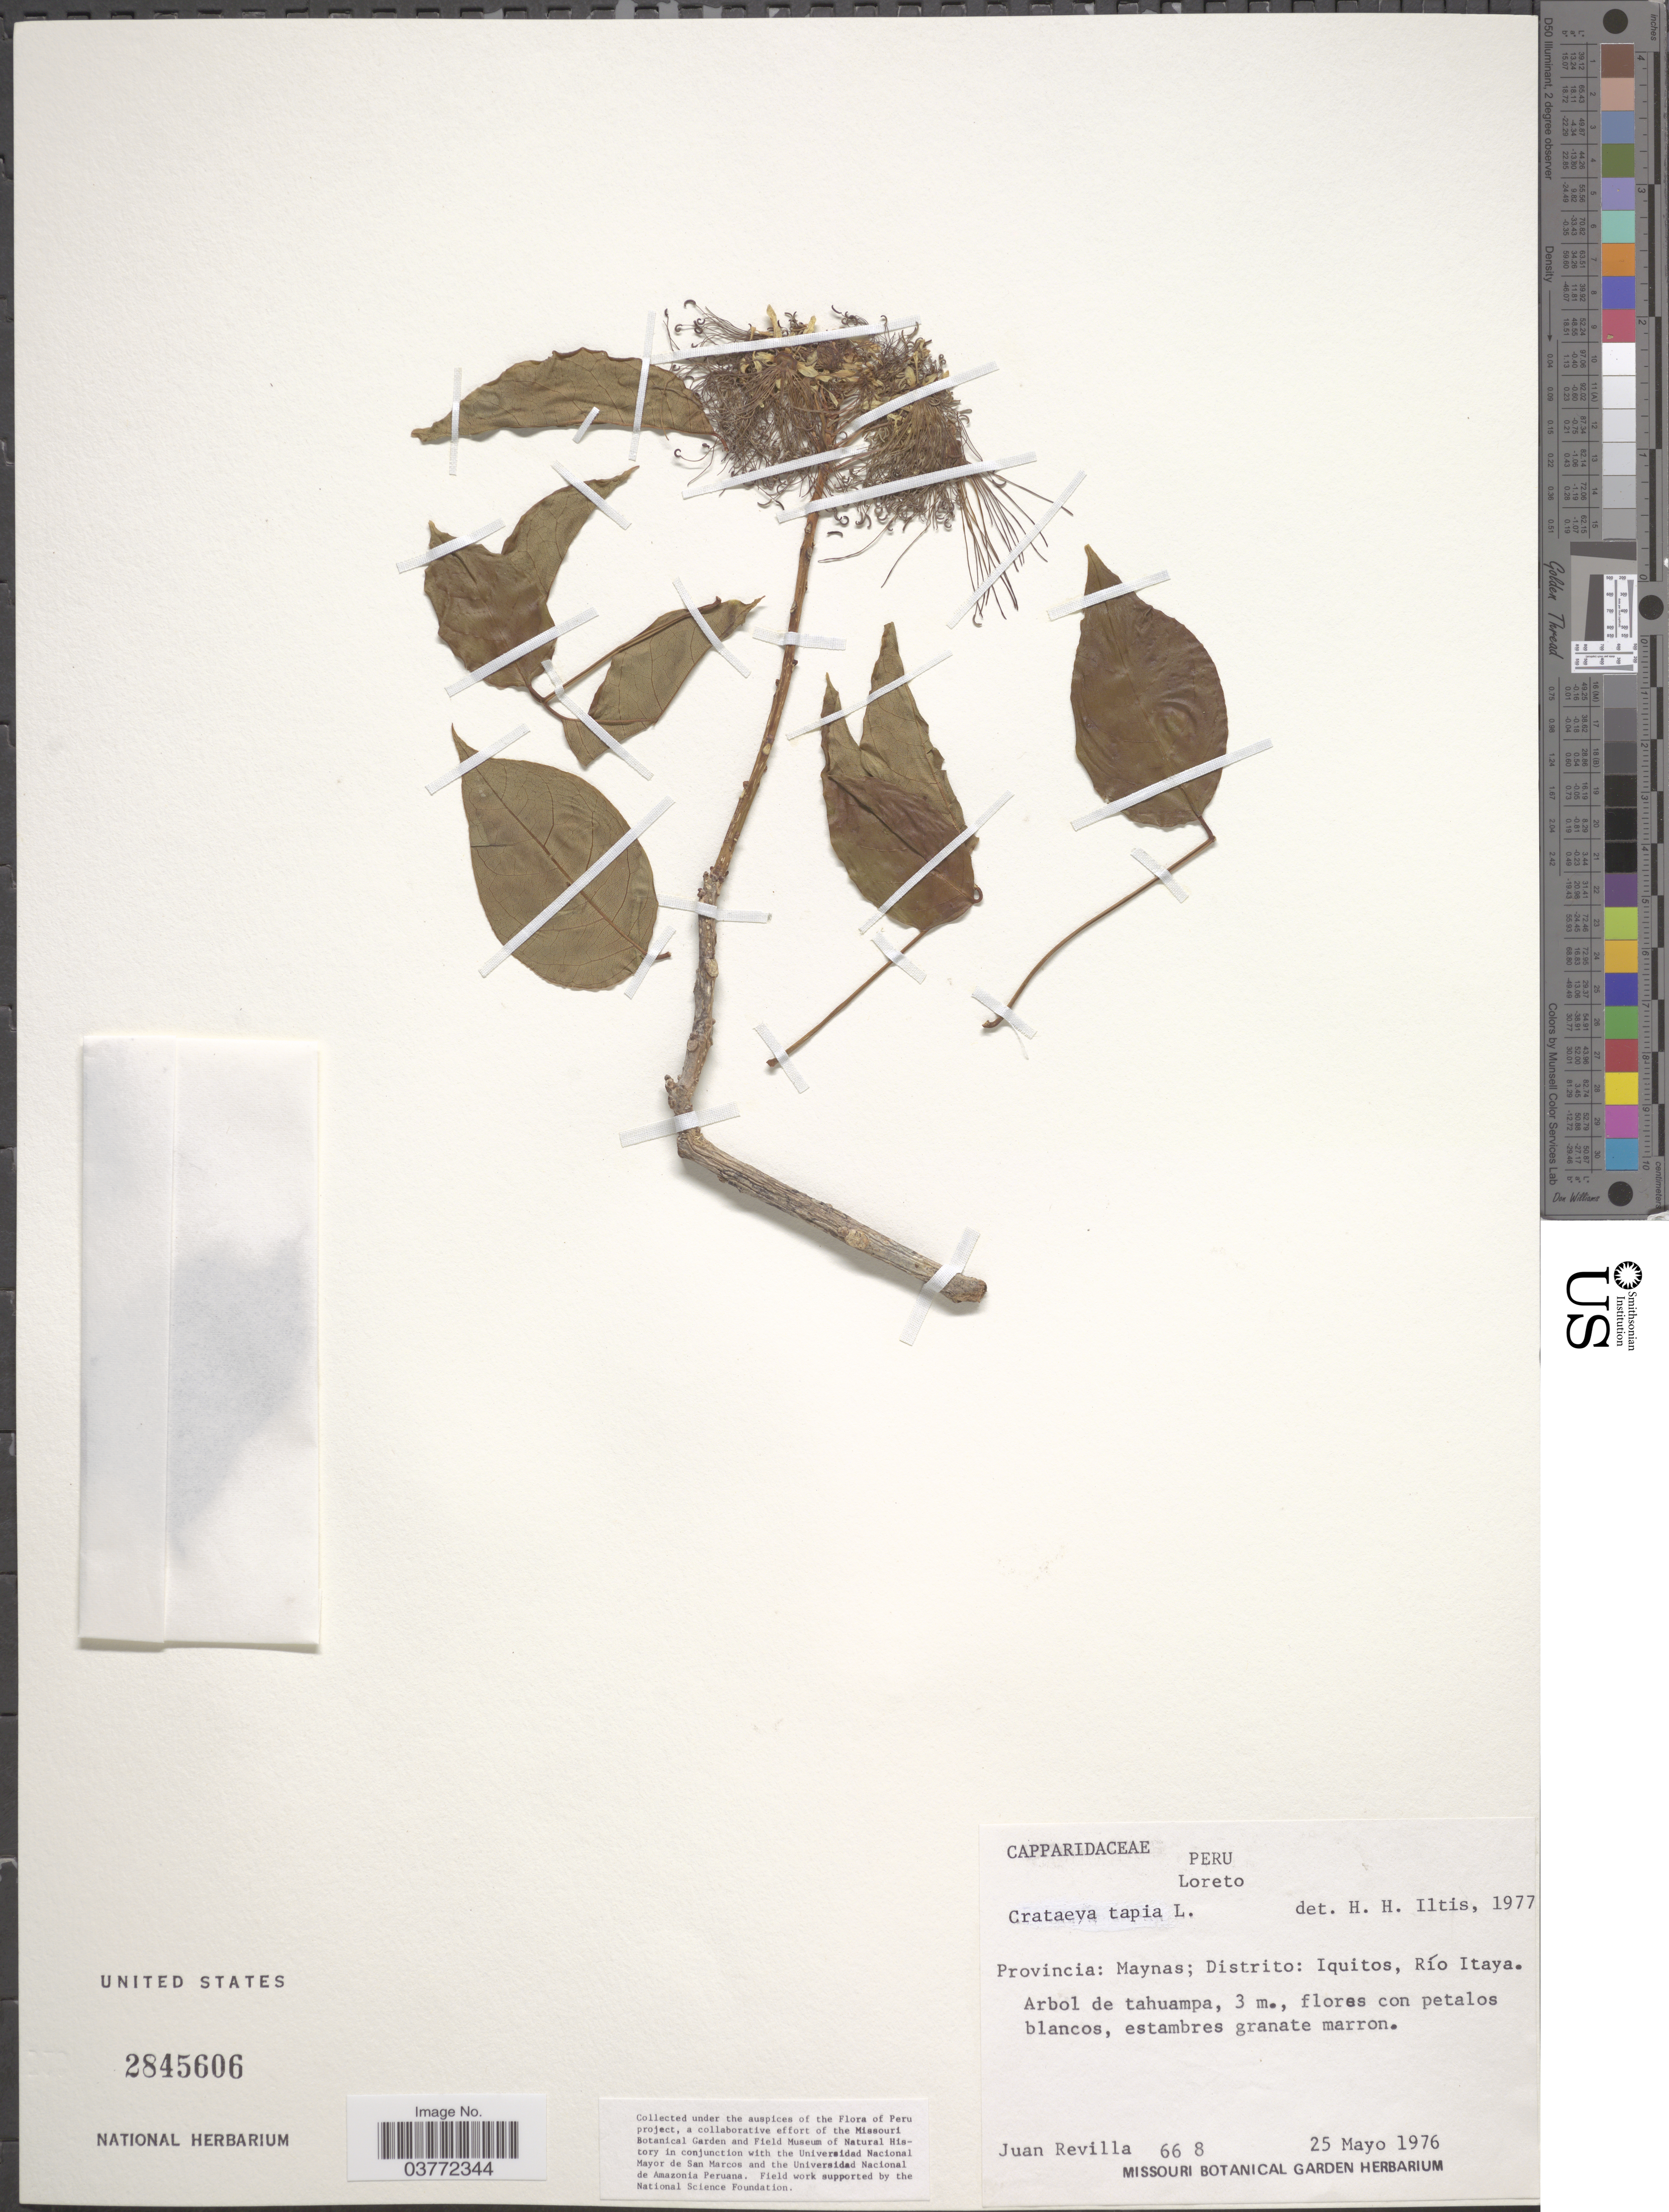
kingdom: Plantae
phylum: Tracheophyta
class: Magnoliopsida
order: Brassicales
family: Capparaceae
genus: Crateva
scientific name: Crateva tapia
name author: L.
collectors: J. Revilla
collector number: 668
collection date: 1976-05-25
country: Peru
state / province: Loreto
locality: Provincia: Maynas; Distrito: Iquitos, Río Itaya.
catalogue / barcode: US 2845606